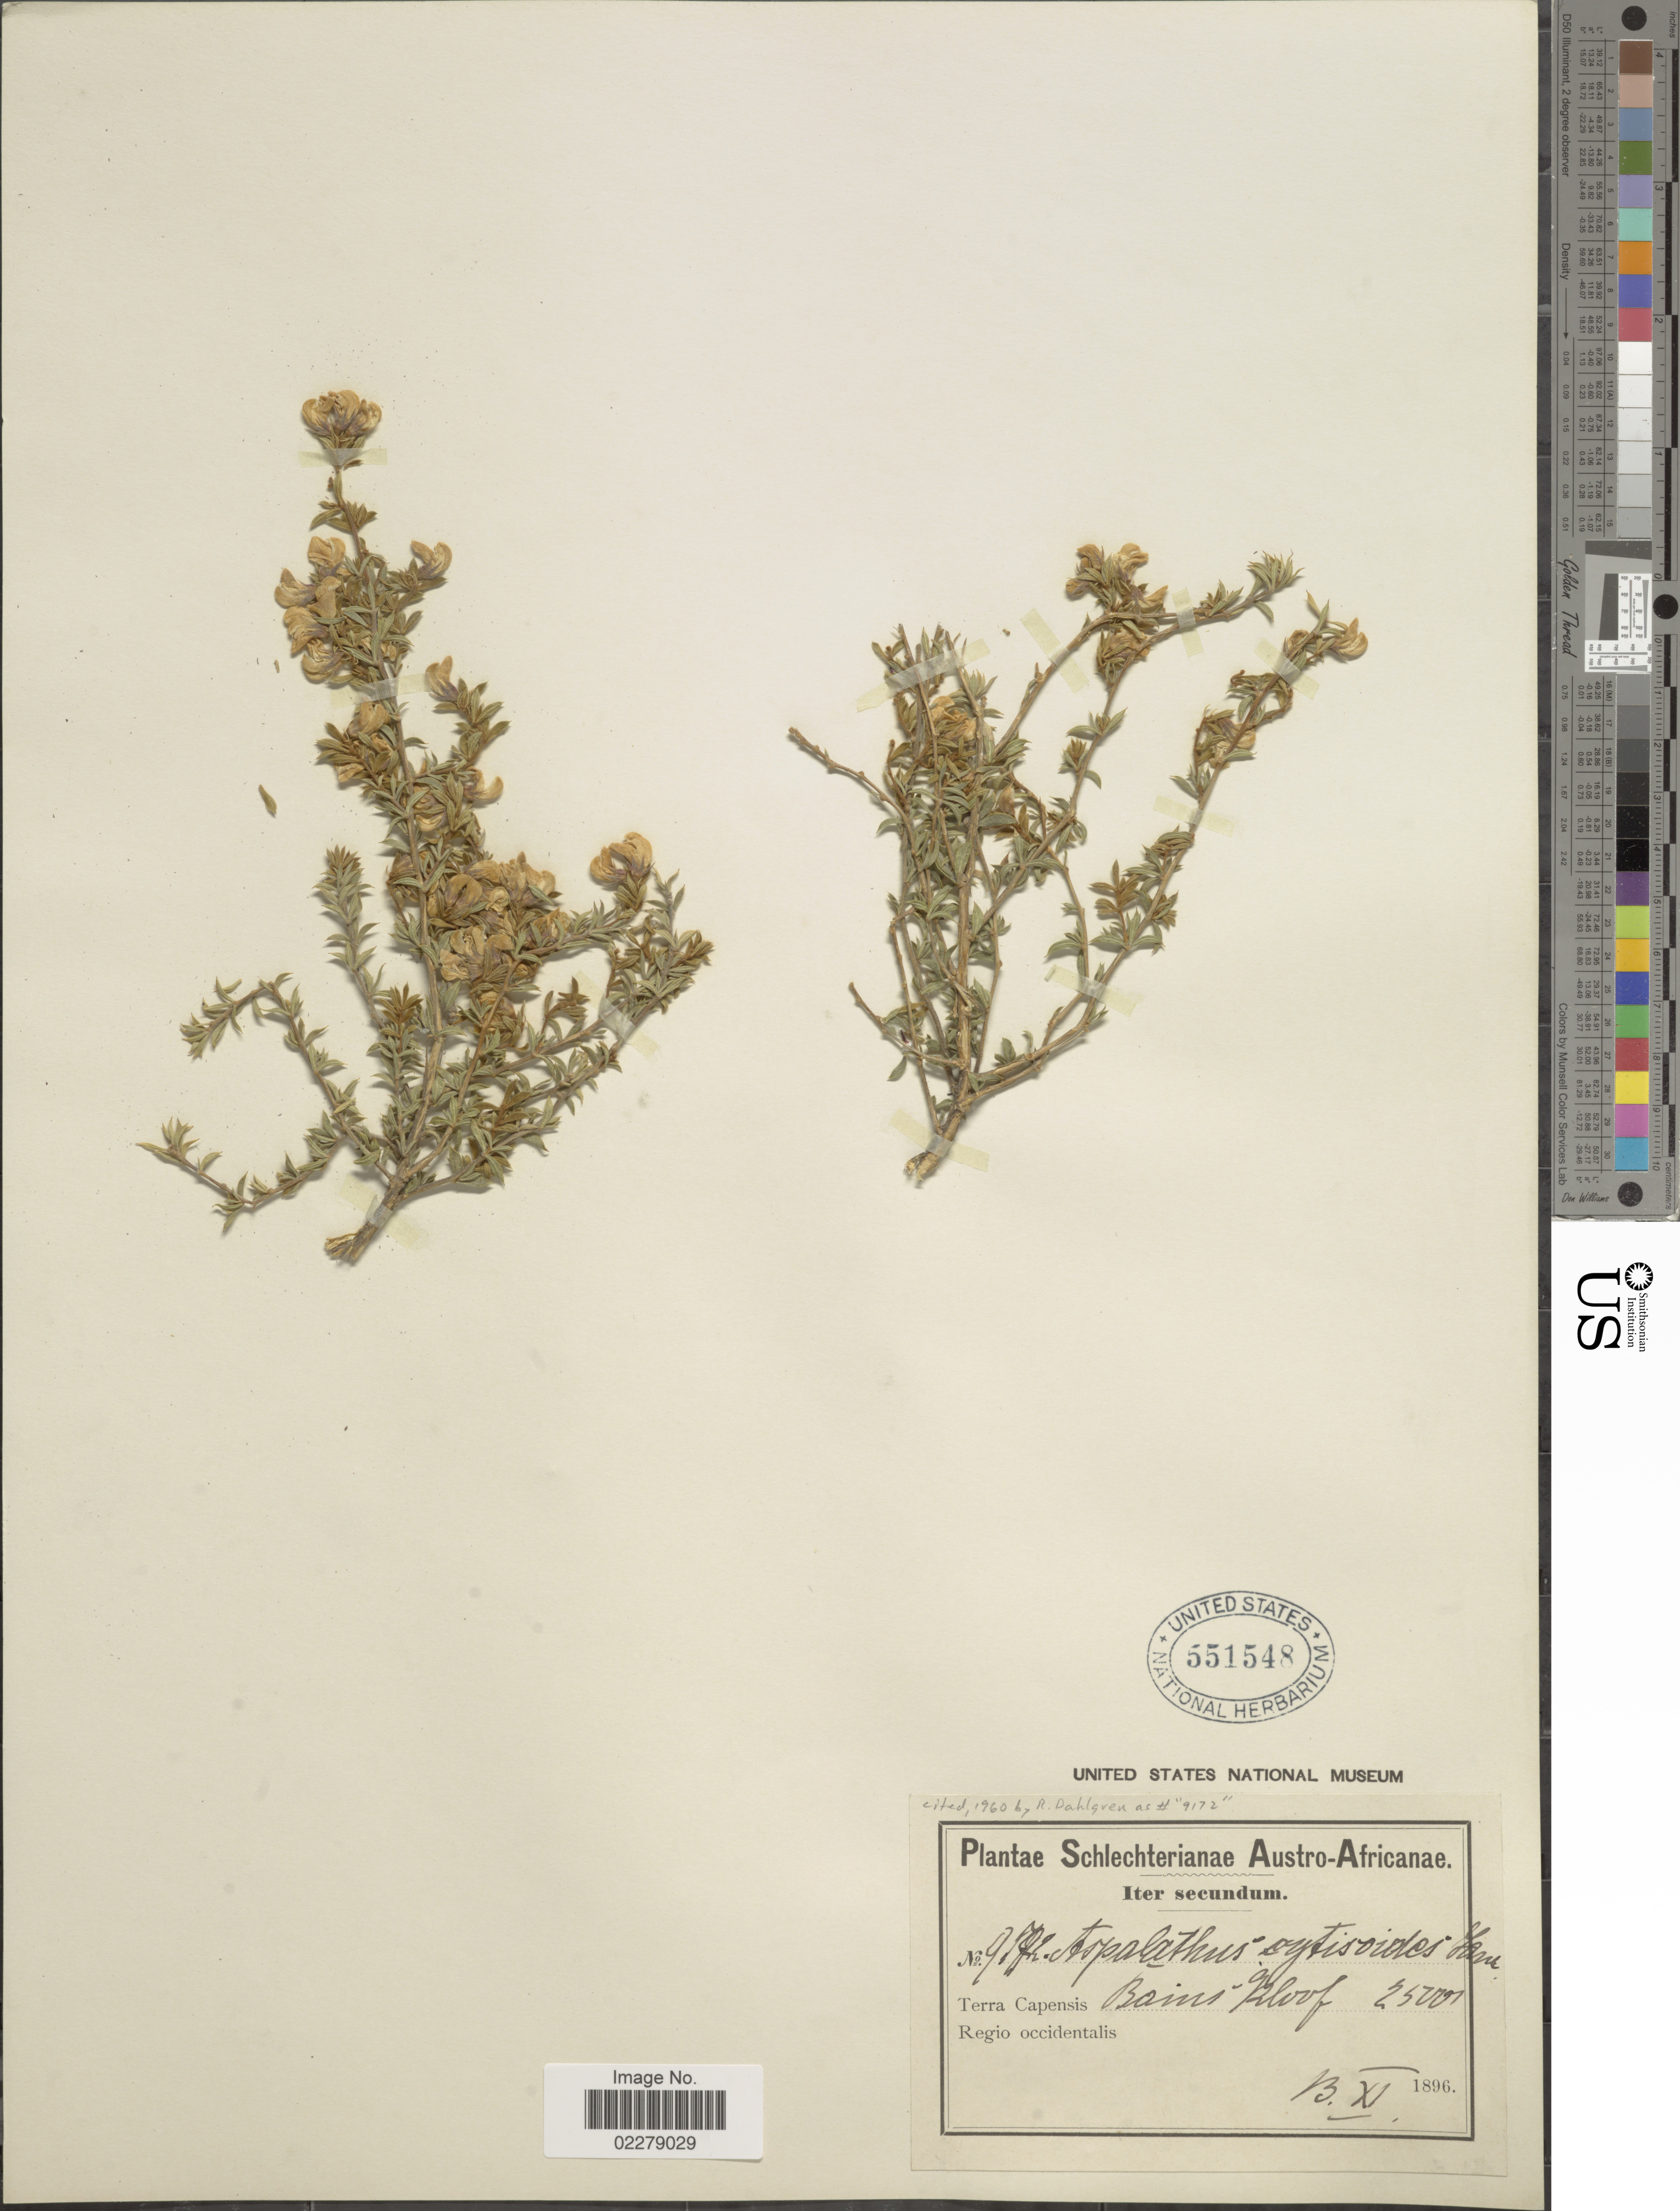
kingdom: Plantae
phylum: Tracheophyta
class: Magnoliopsida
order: Fabales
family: Fabaceae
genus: Aspalathus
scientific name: Aspalathus cytisoides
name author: Lam.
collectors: Schlechter, --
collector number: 9172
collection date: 1896-11-13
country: South Africa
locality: Austro- Africanae. Terra Capensis Regio occidentalis, Bains Kloof.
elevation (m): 762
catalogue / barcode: US 551548